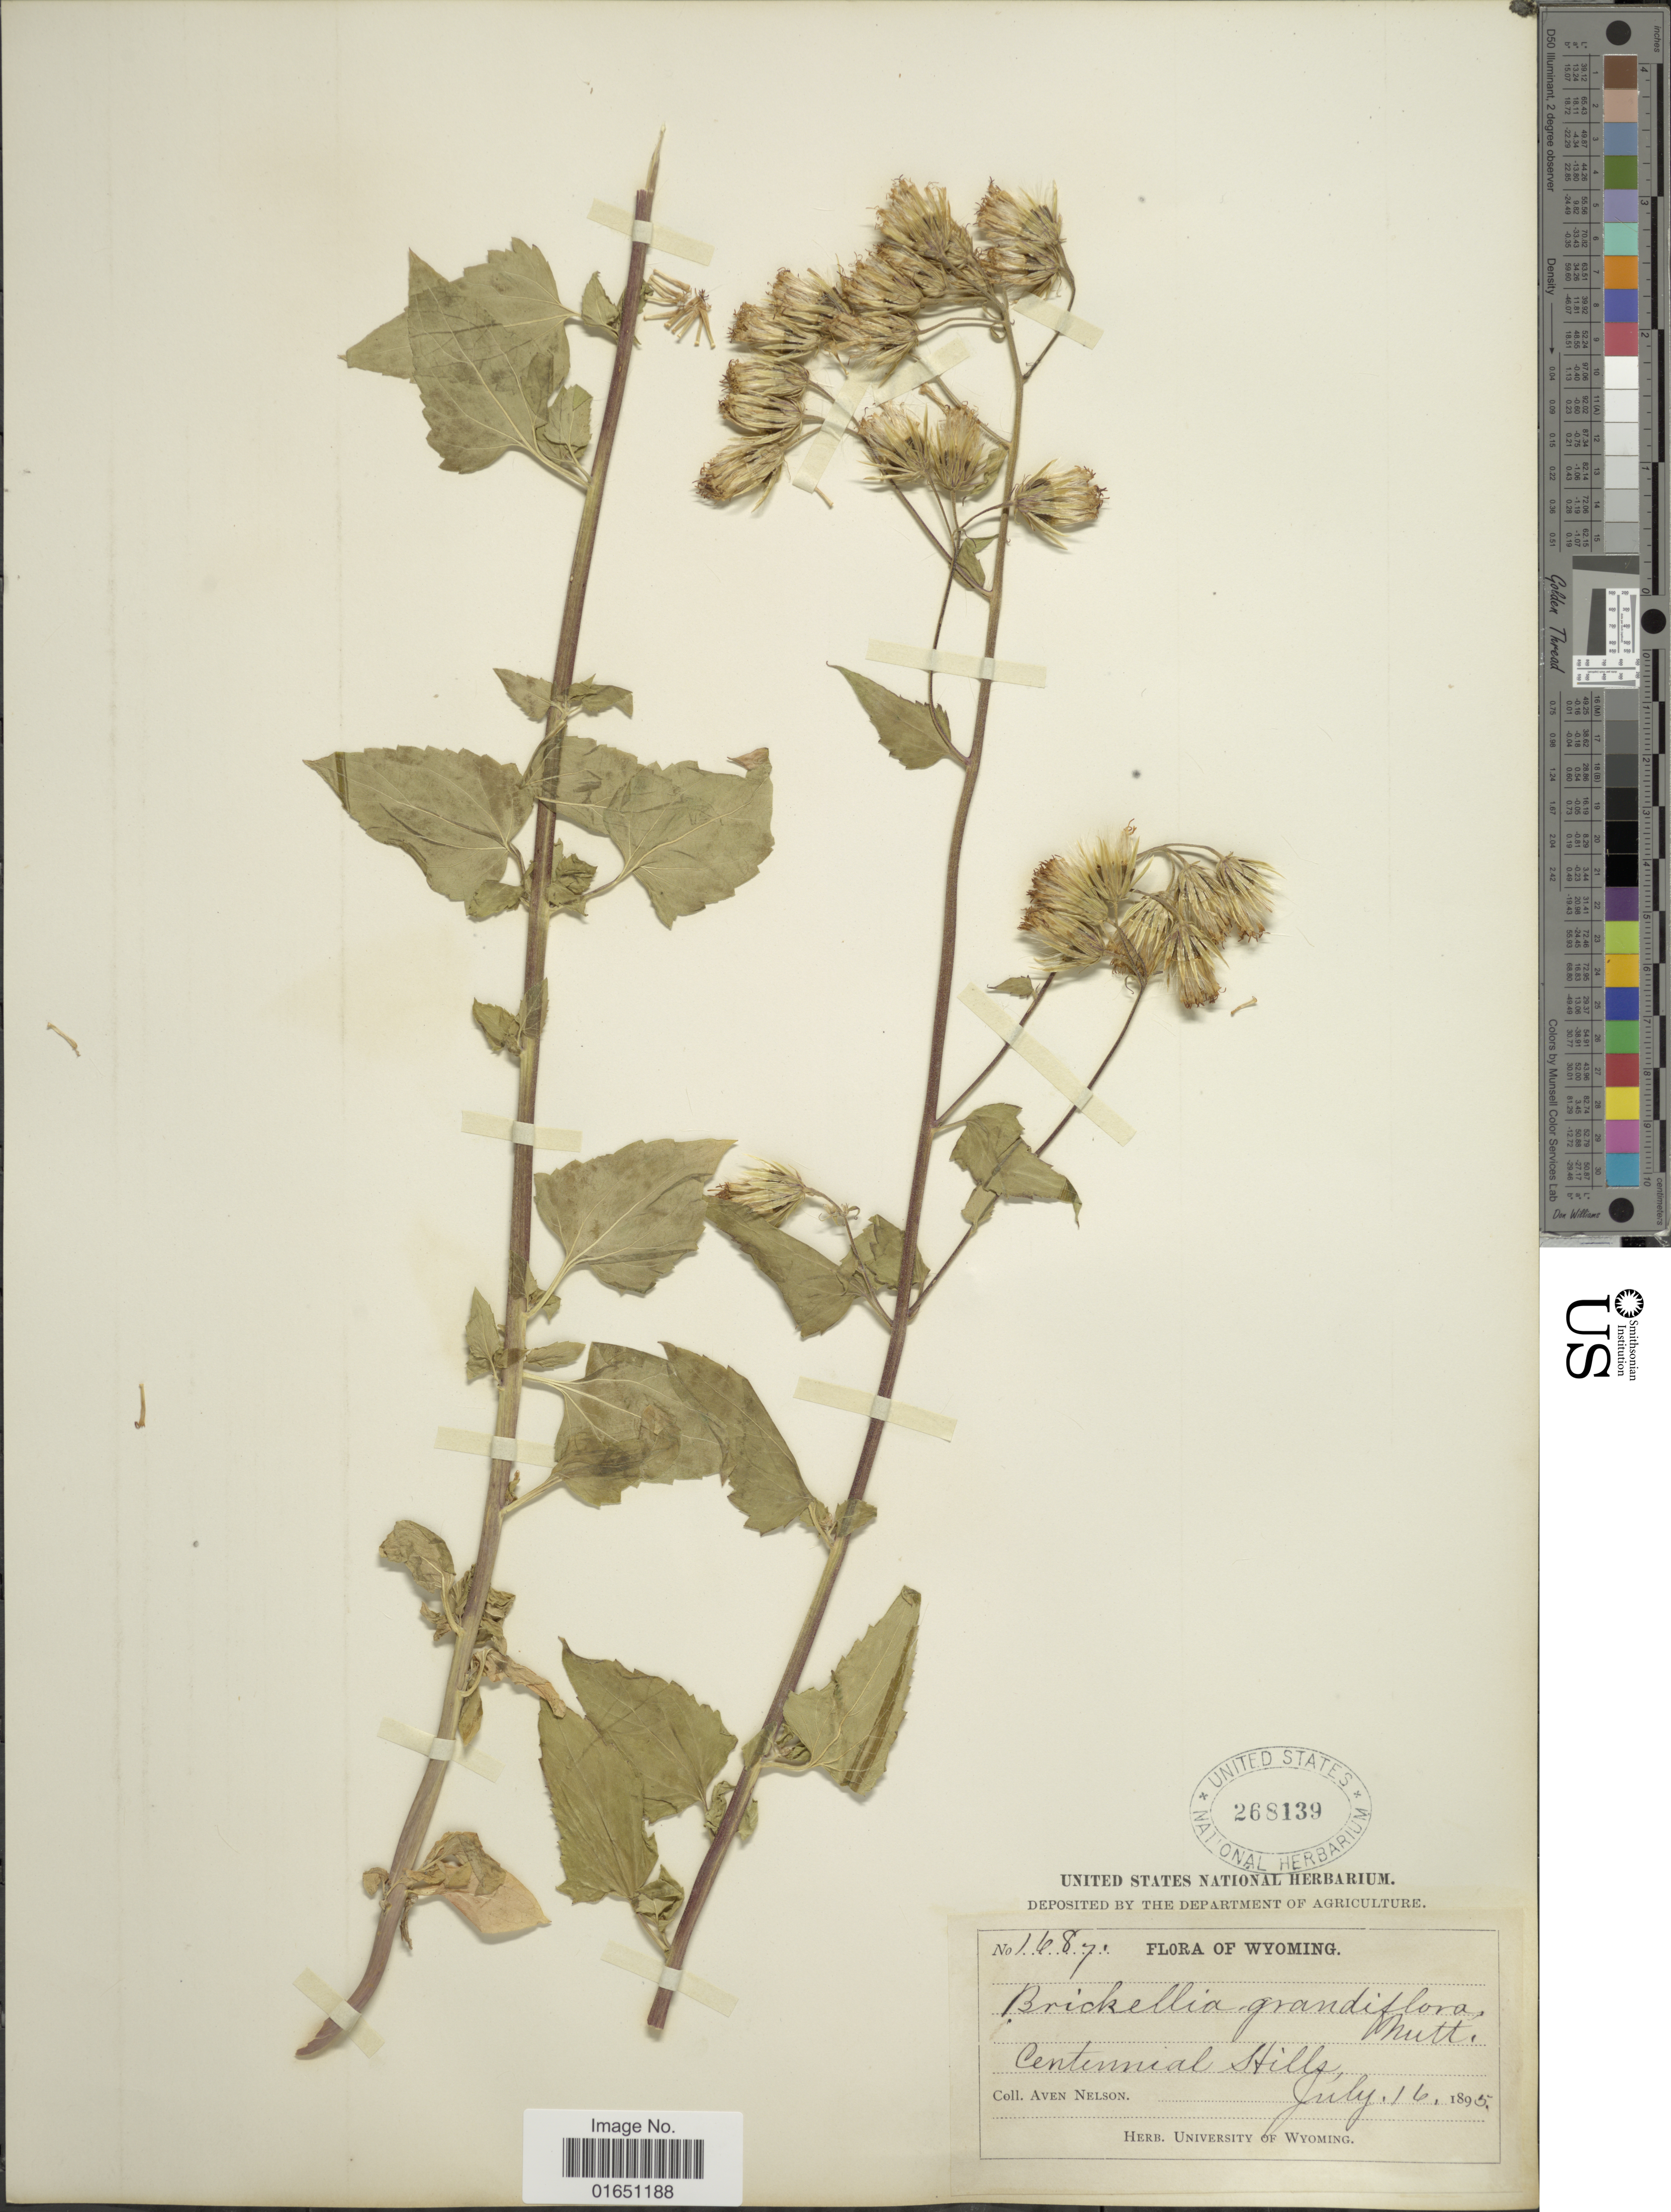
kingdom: Plantae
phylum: Tracheophyta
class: Magnoliopsida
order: Asterales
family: Asteraceae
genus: Brickellia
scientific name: Brickellia grandiflora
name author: (Hook.) Nutt.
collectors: A. Nelson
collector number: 1687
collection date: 1895-07-16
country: United States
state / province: Wyoming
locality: Centinnial Hills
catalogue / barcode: US 268139